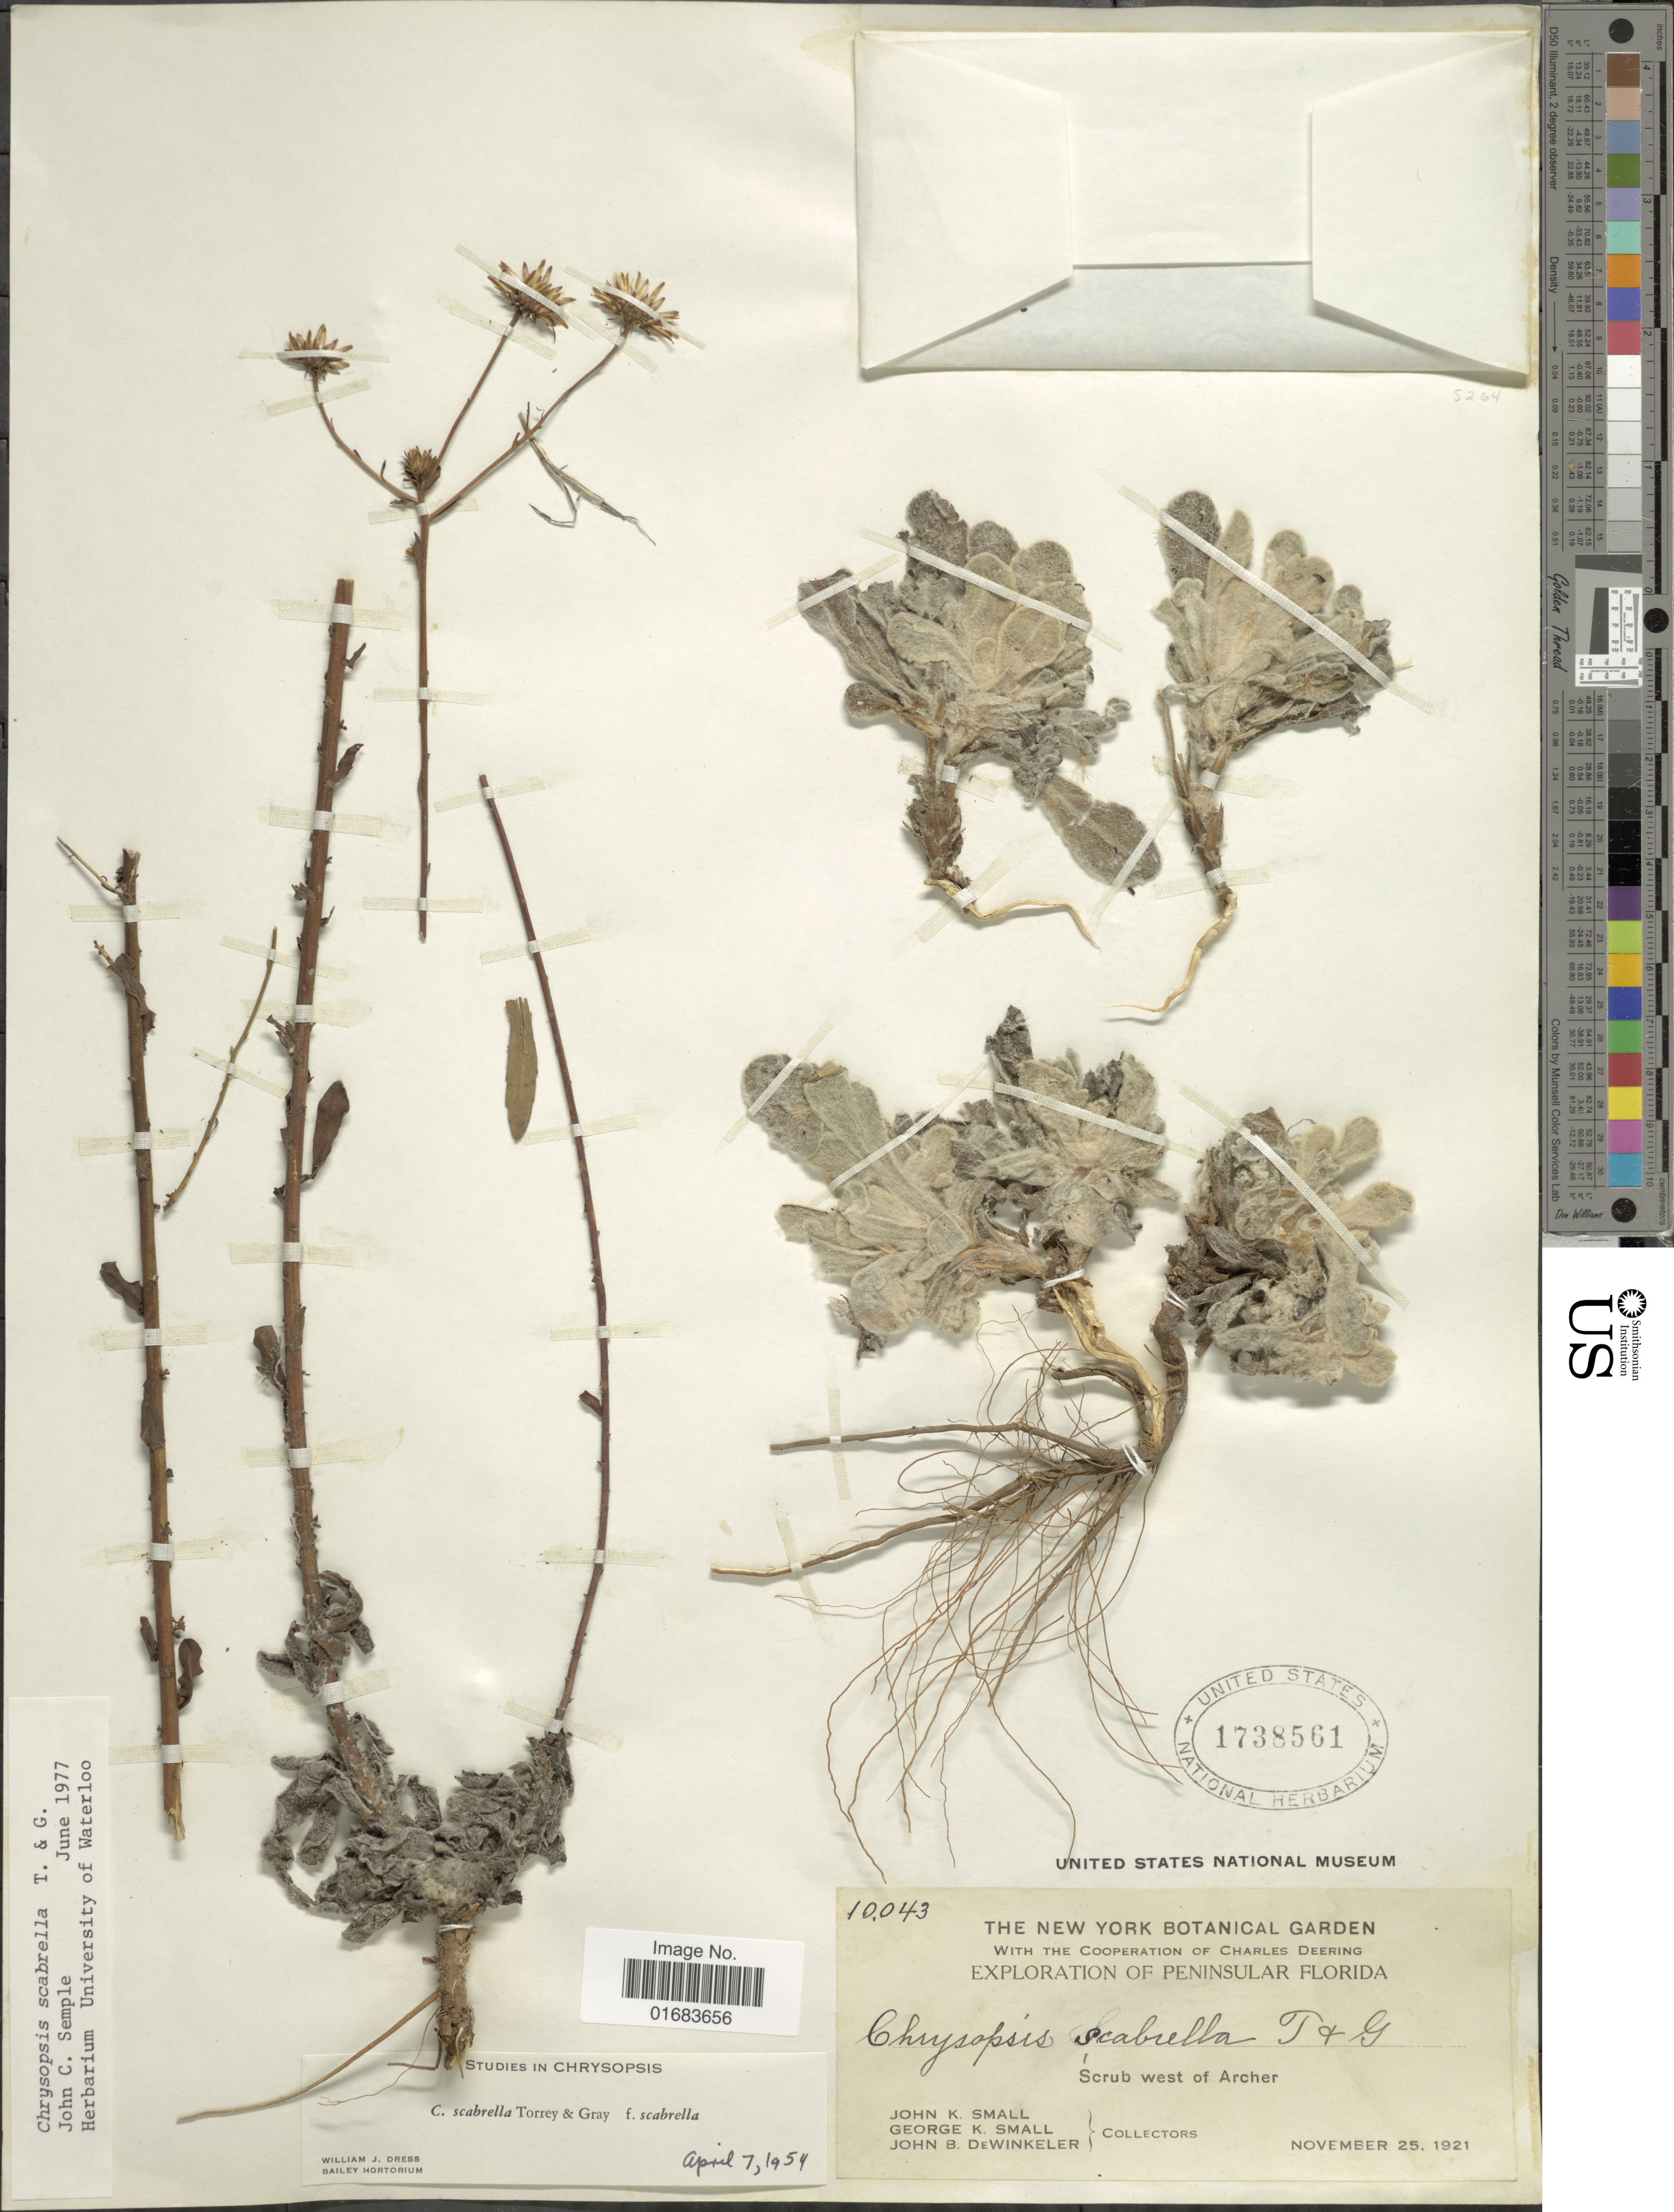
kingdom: Plantae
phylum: Tracheophyta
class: Magnoliopsida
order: Asterales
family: Asteraceae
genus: Chrysopsis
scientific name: Chrysopsis scabrella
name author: Torr. & A. Gray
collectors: J. K. Small, G. K. Small & J. B. Dewinkeler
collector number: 10043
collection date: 1921-11-25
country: United States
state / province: Florida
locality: Scrub west of Archer.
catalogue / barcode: US 1738561